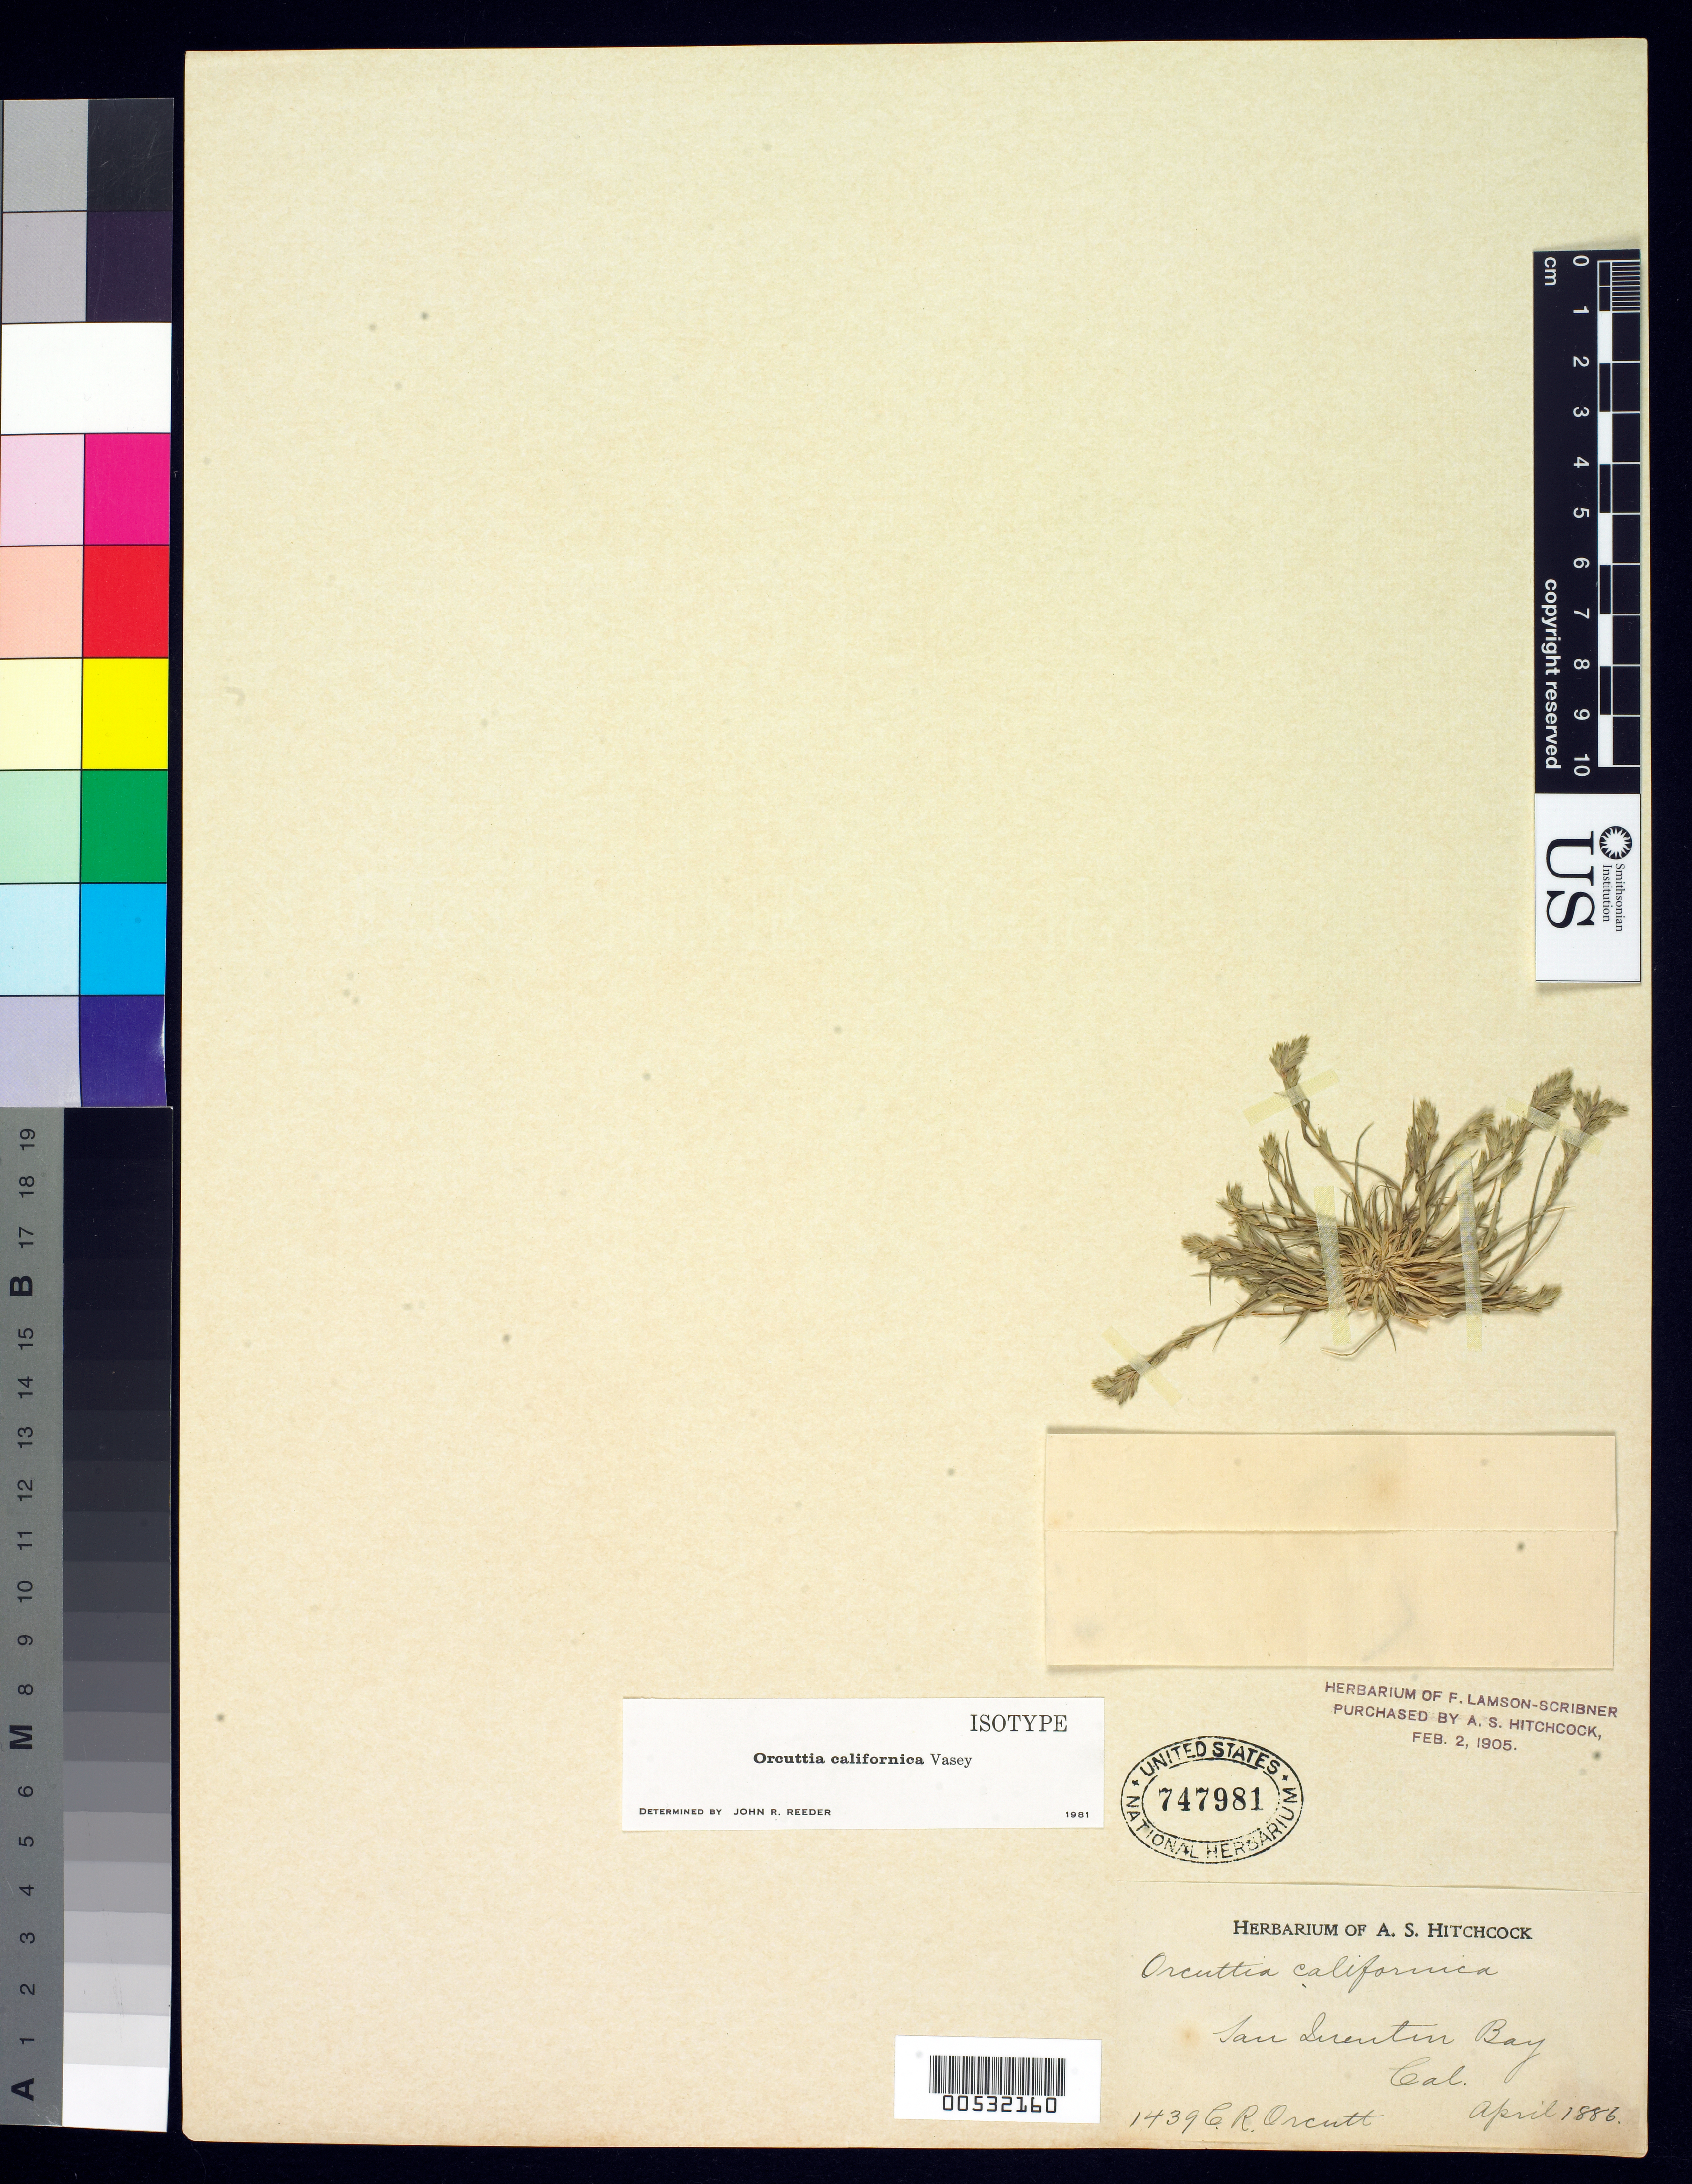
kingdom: Plantae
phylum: Tracheophyta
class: Liliopsida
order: Poales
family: Poaceae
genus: Orcuttia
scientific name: Orcuttia californica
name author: Vasey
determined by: Reeder, J. R., (UNITED STATES)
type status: Isotype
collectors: C. R. Orcutt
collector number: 1439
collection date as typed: Apr 1886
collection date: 1886-04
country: Mexico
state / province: Baja California Norte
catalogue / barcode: US 747981